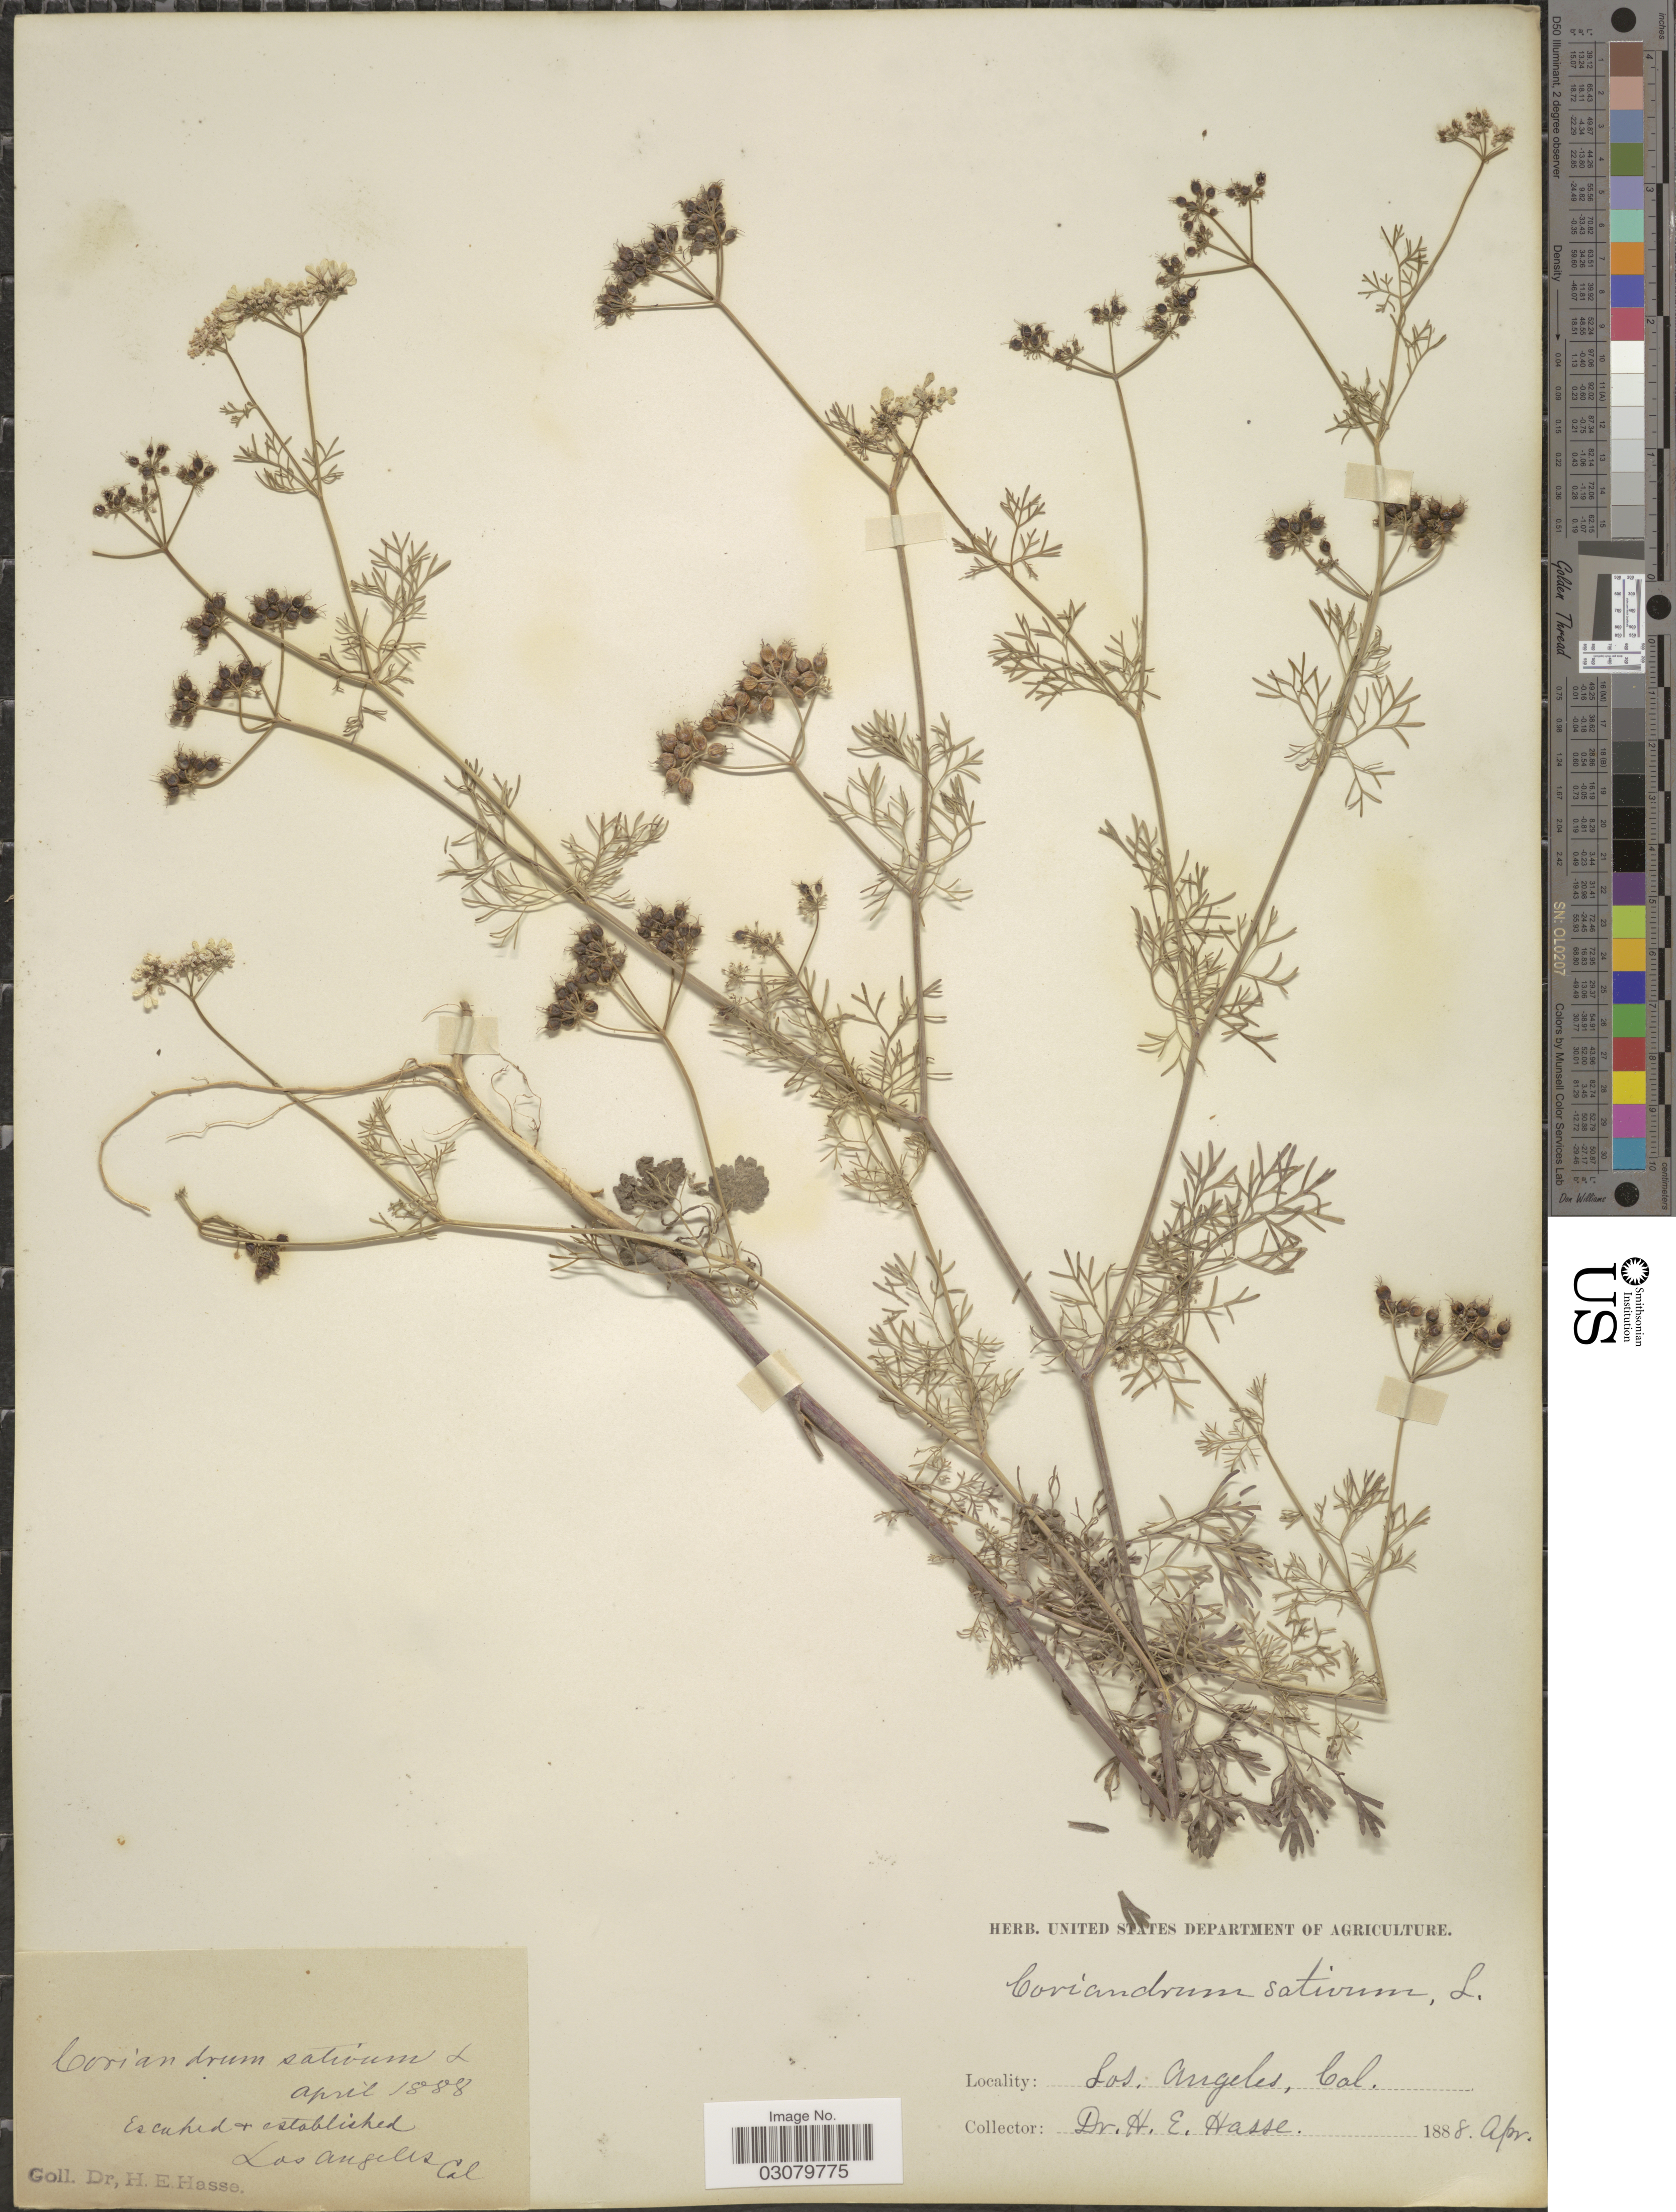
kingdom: Plantae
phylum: Tracheophyta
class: Magnoliopsida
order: Apiales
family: Apiaceae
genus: Coriandrum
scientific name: Coriandrum sativum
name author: L.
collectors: H. E. Hasse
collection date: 1888-04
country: United States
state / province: California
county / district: Los Angeles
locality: Los Angeles.